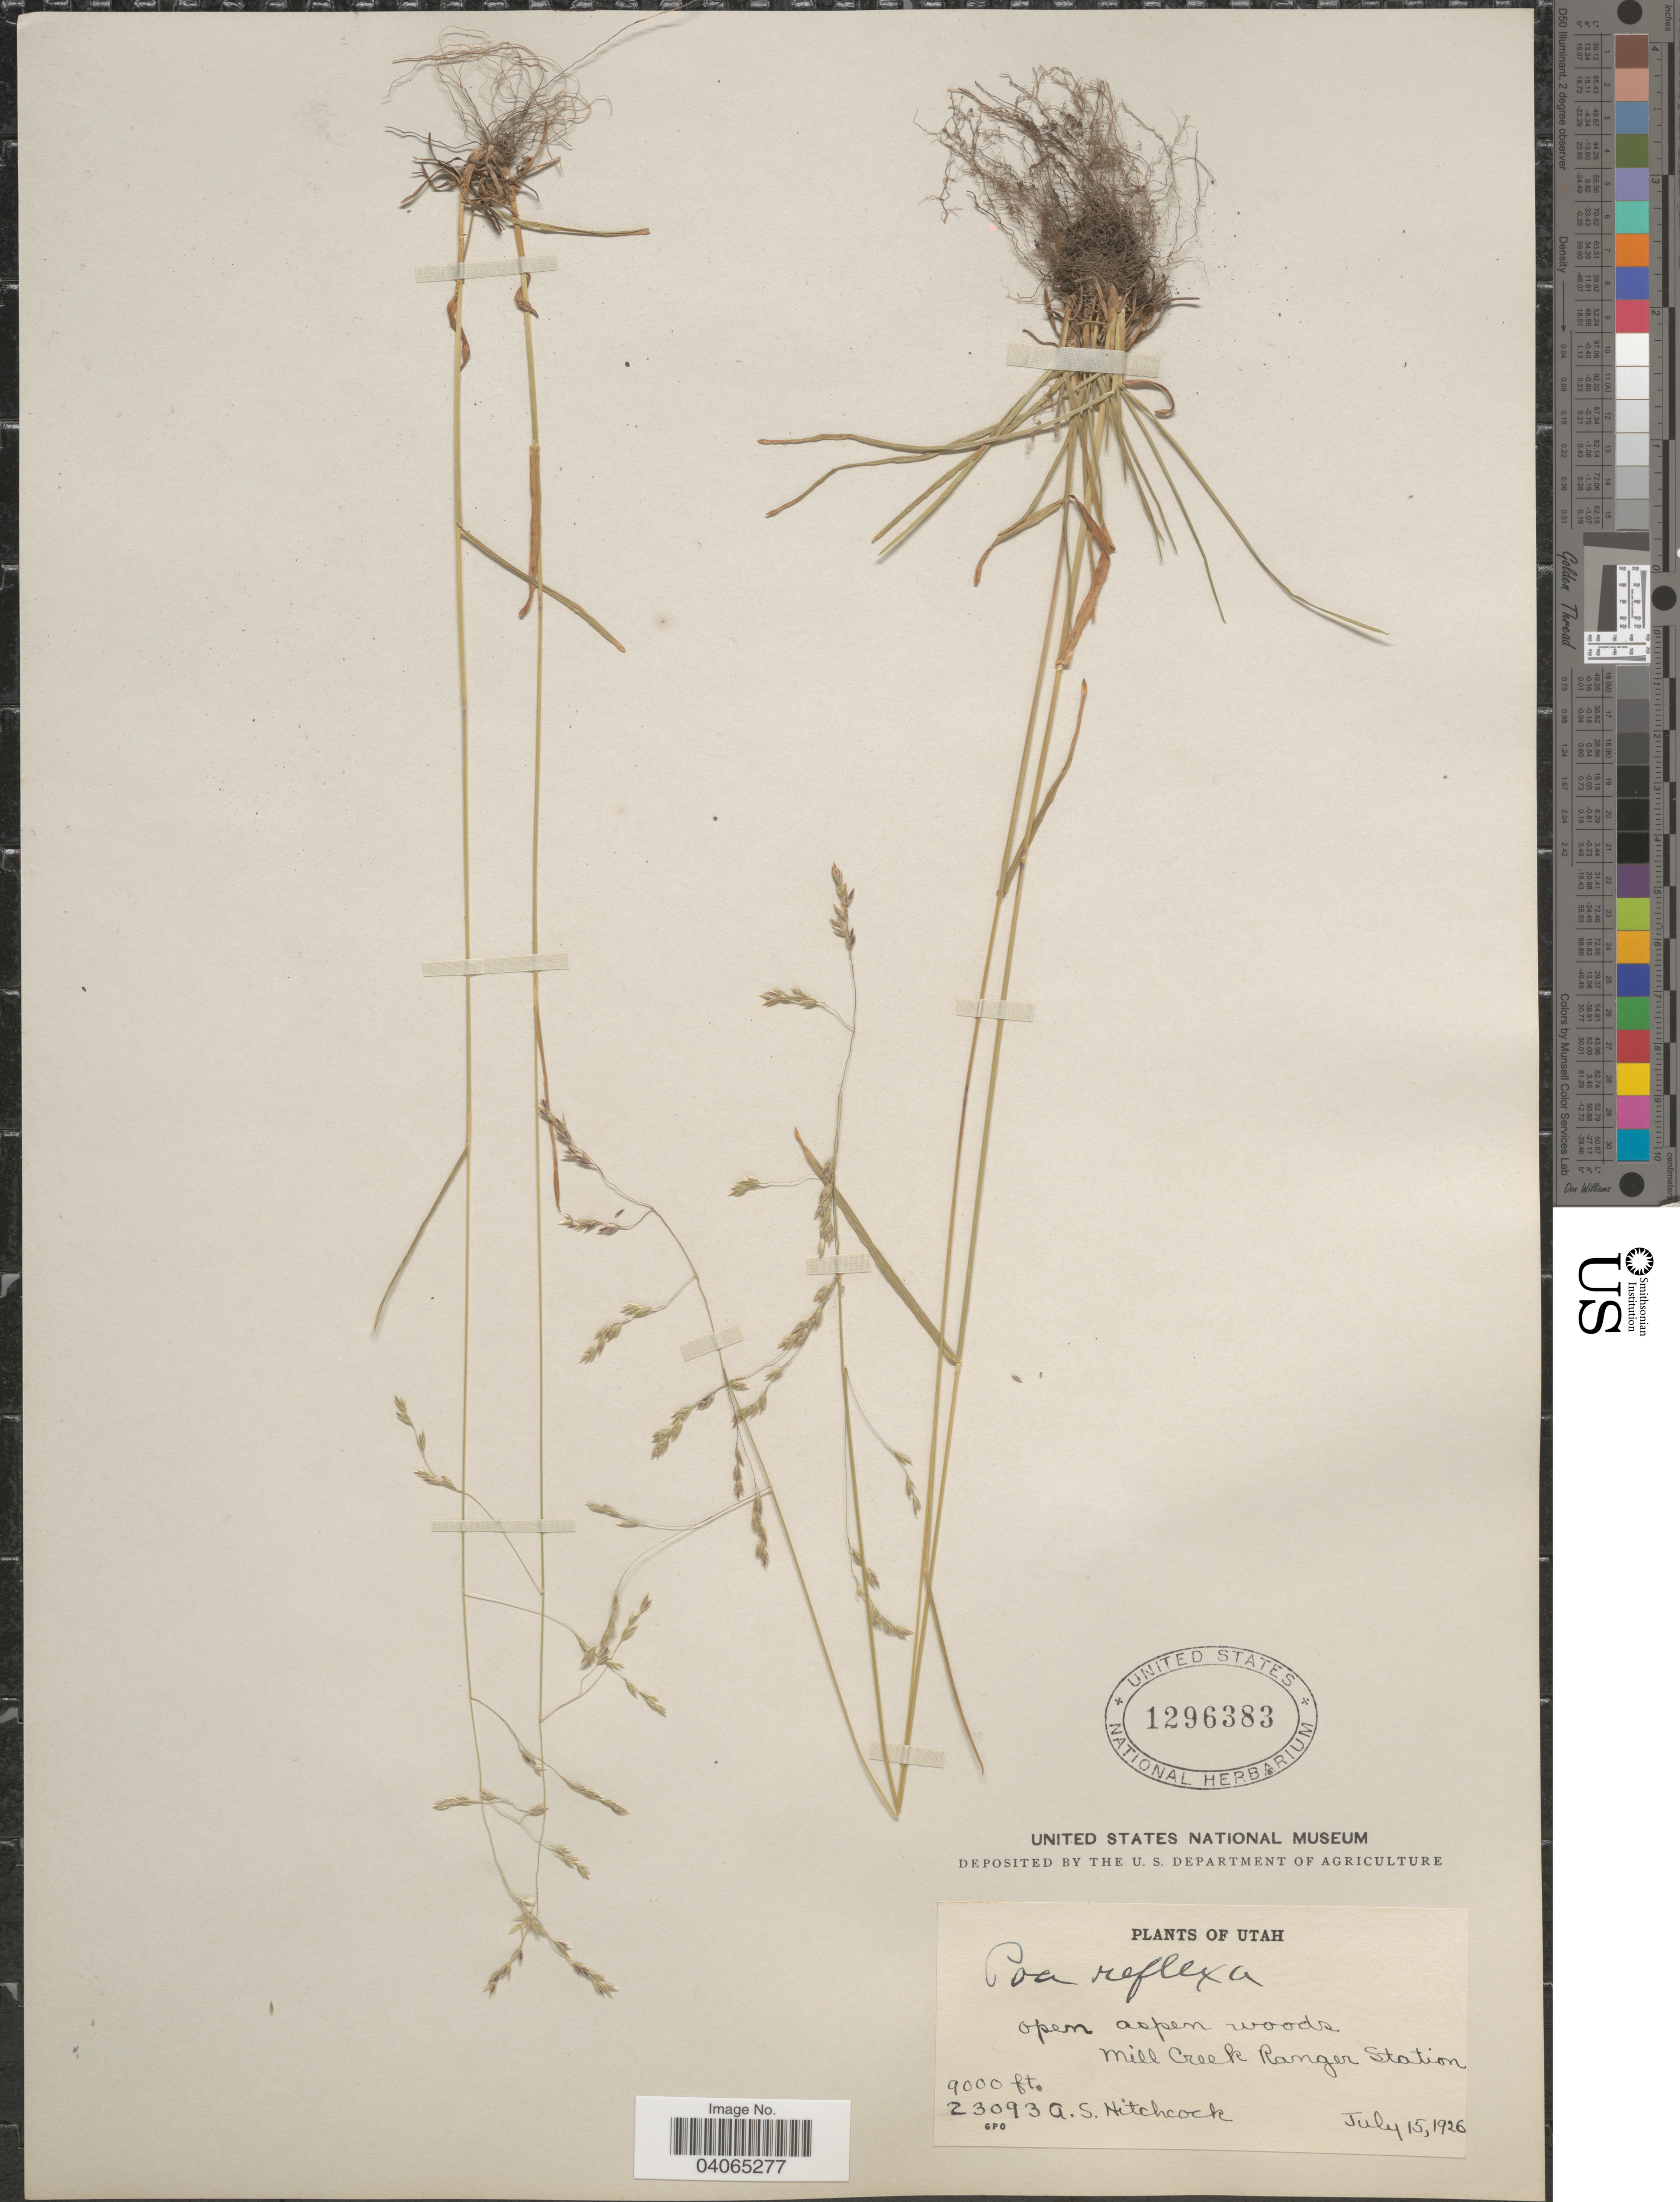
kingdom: Plantae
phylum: Tracheophyta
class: Liliopsida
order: Poales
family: Poaceae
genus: Poa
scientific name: Poa reflexa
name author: Vasey & Scribn.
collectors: A. S. Hitchcock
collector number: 23093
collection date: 1926-07-15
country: United States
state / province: Utah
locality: Open aspen woods. Mill Creek Ranger Station.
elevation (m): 2743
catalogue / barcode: US 1296383